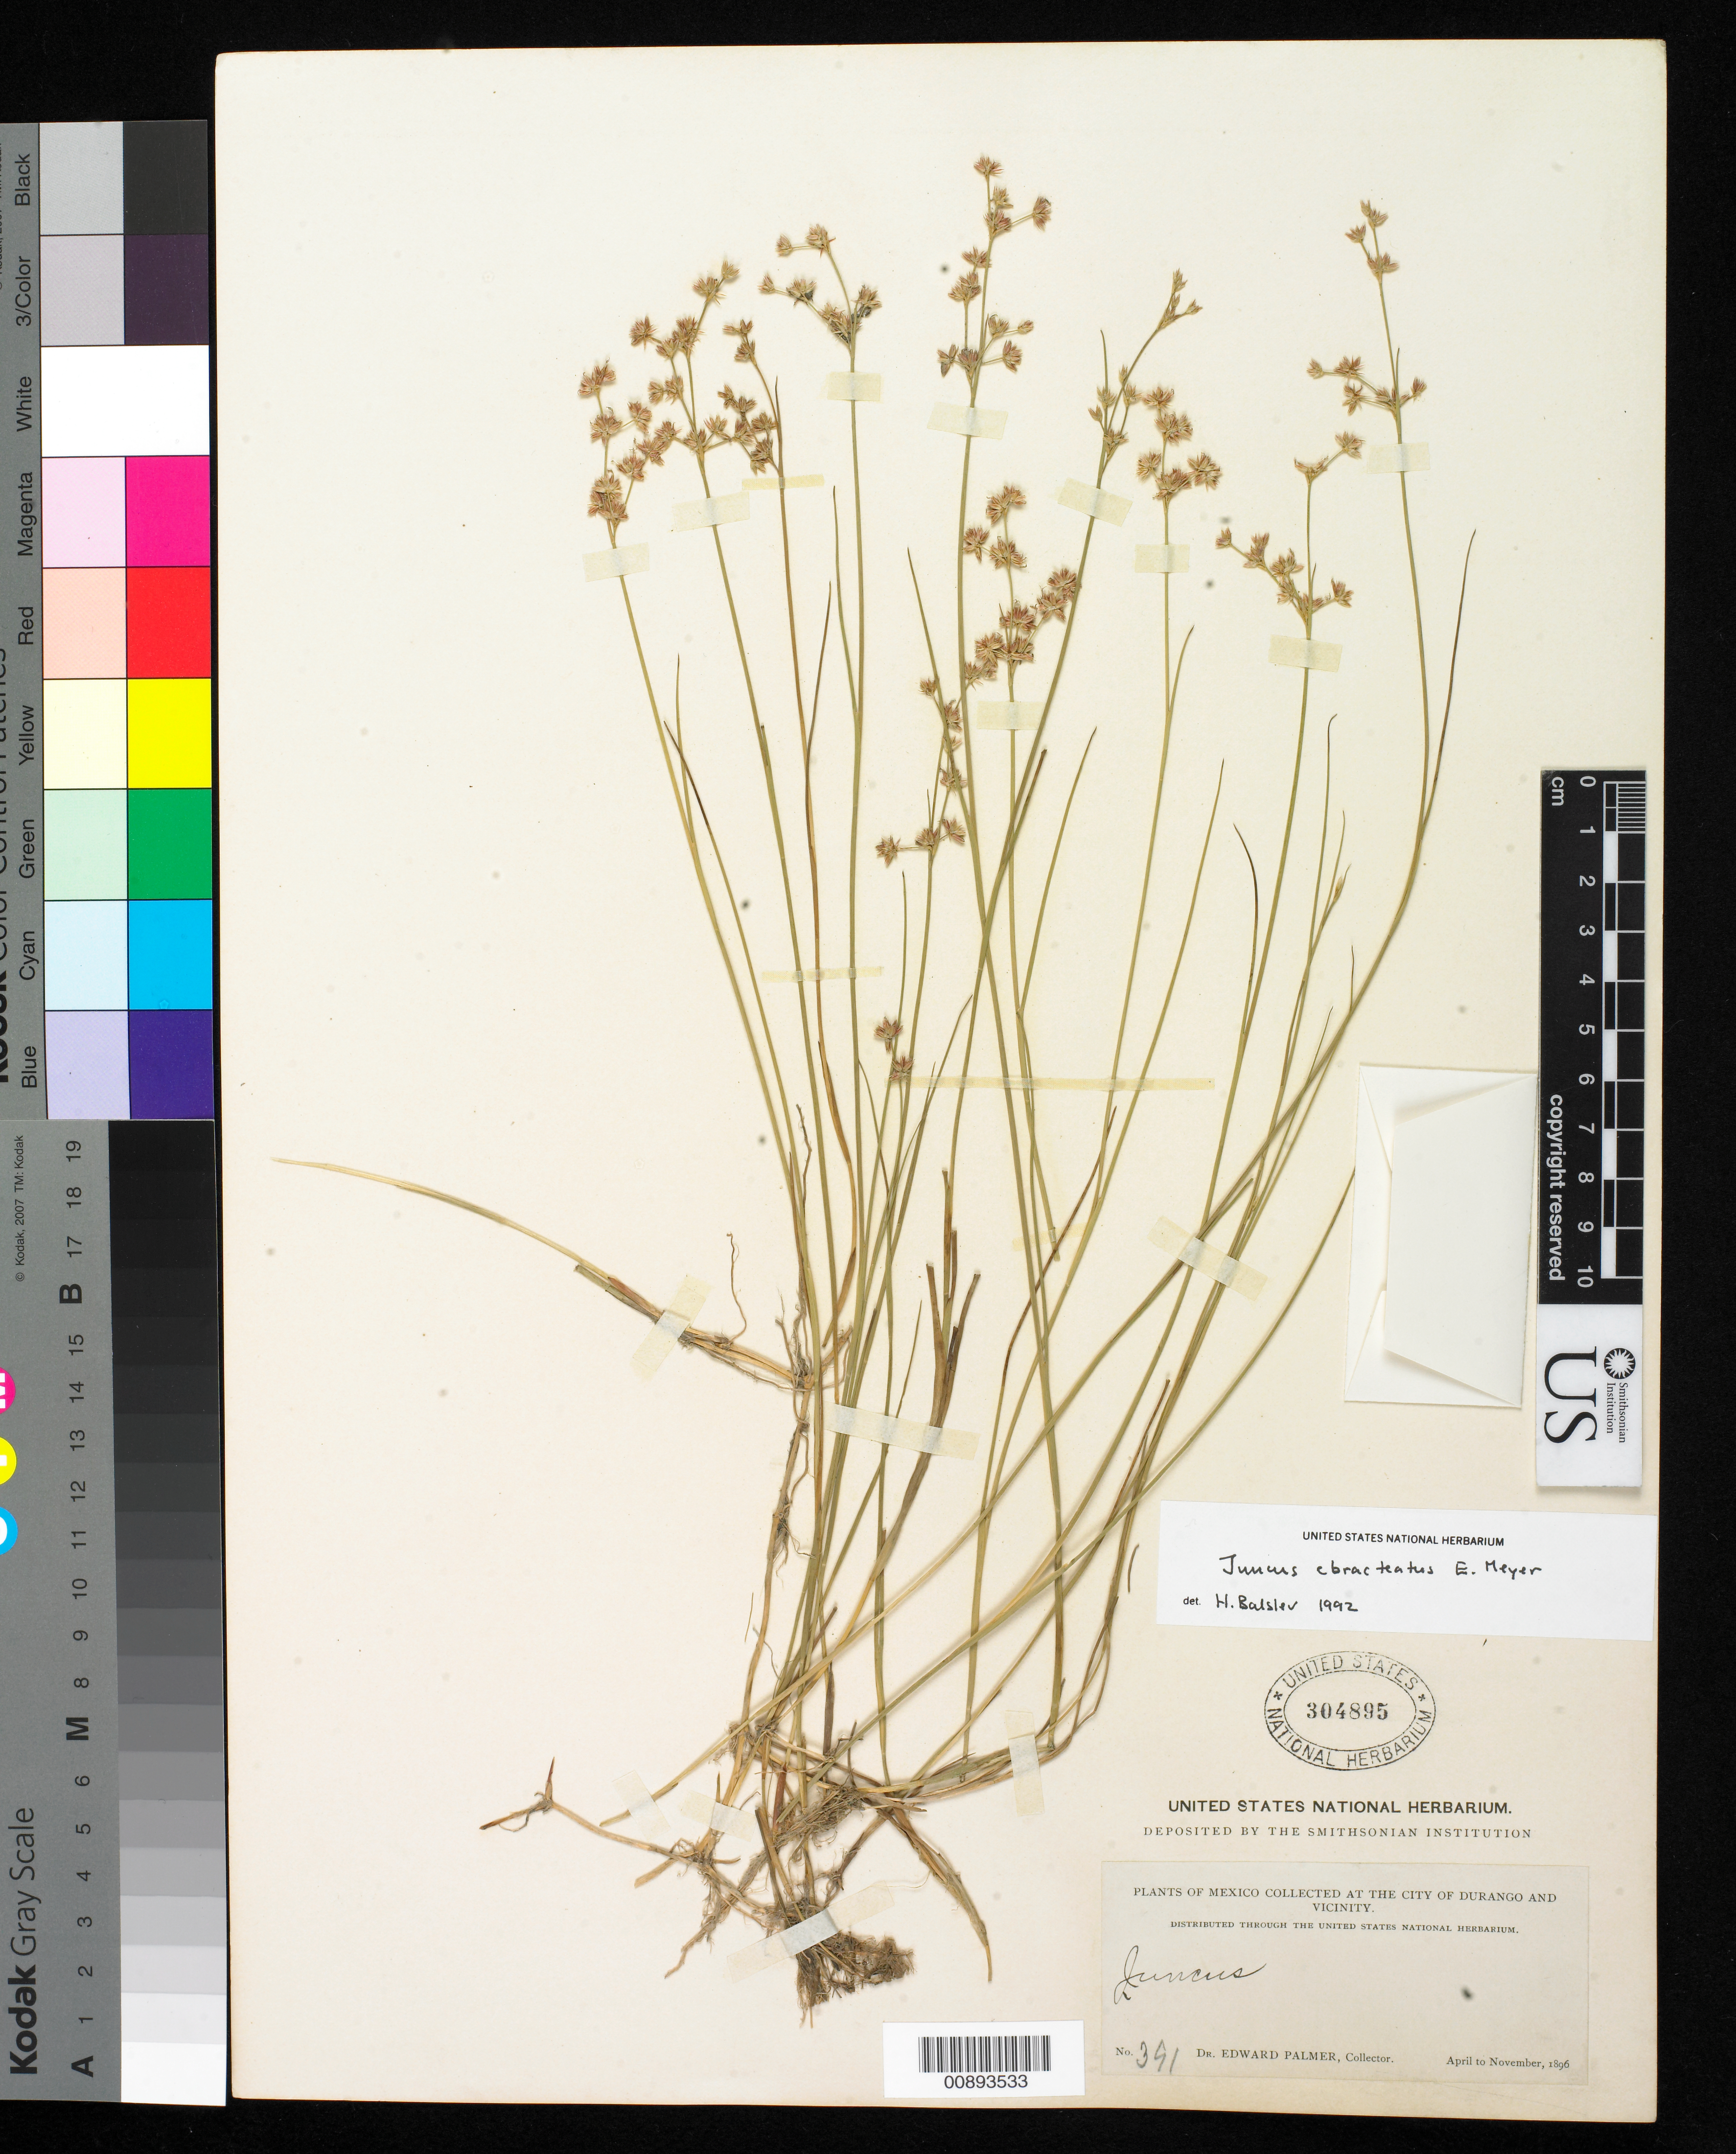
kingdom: Plantae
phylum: Tracheophyta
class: Liliopsida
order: Poales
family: Juncaceae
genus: Juncus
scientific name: Juncus ebracteatus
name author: E. Mey.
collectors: E. Palmer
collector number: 391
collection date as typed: Apr 1896 to -- Nov 1896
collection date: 1896-04/1896-11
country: Mexico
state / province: Durango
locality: City of Durango and vicinity.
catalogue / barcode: US 304895